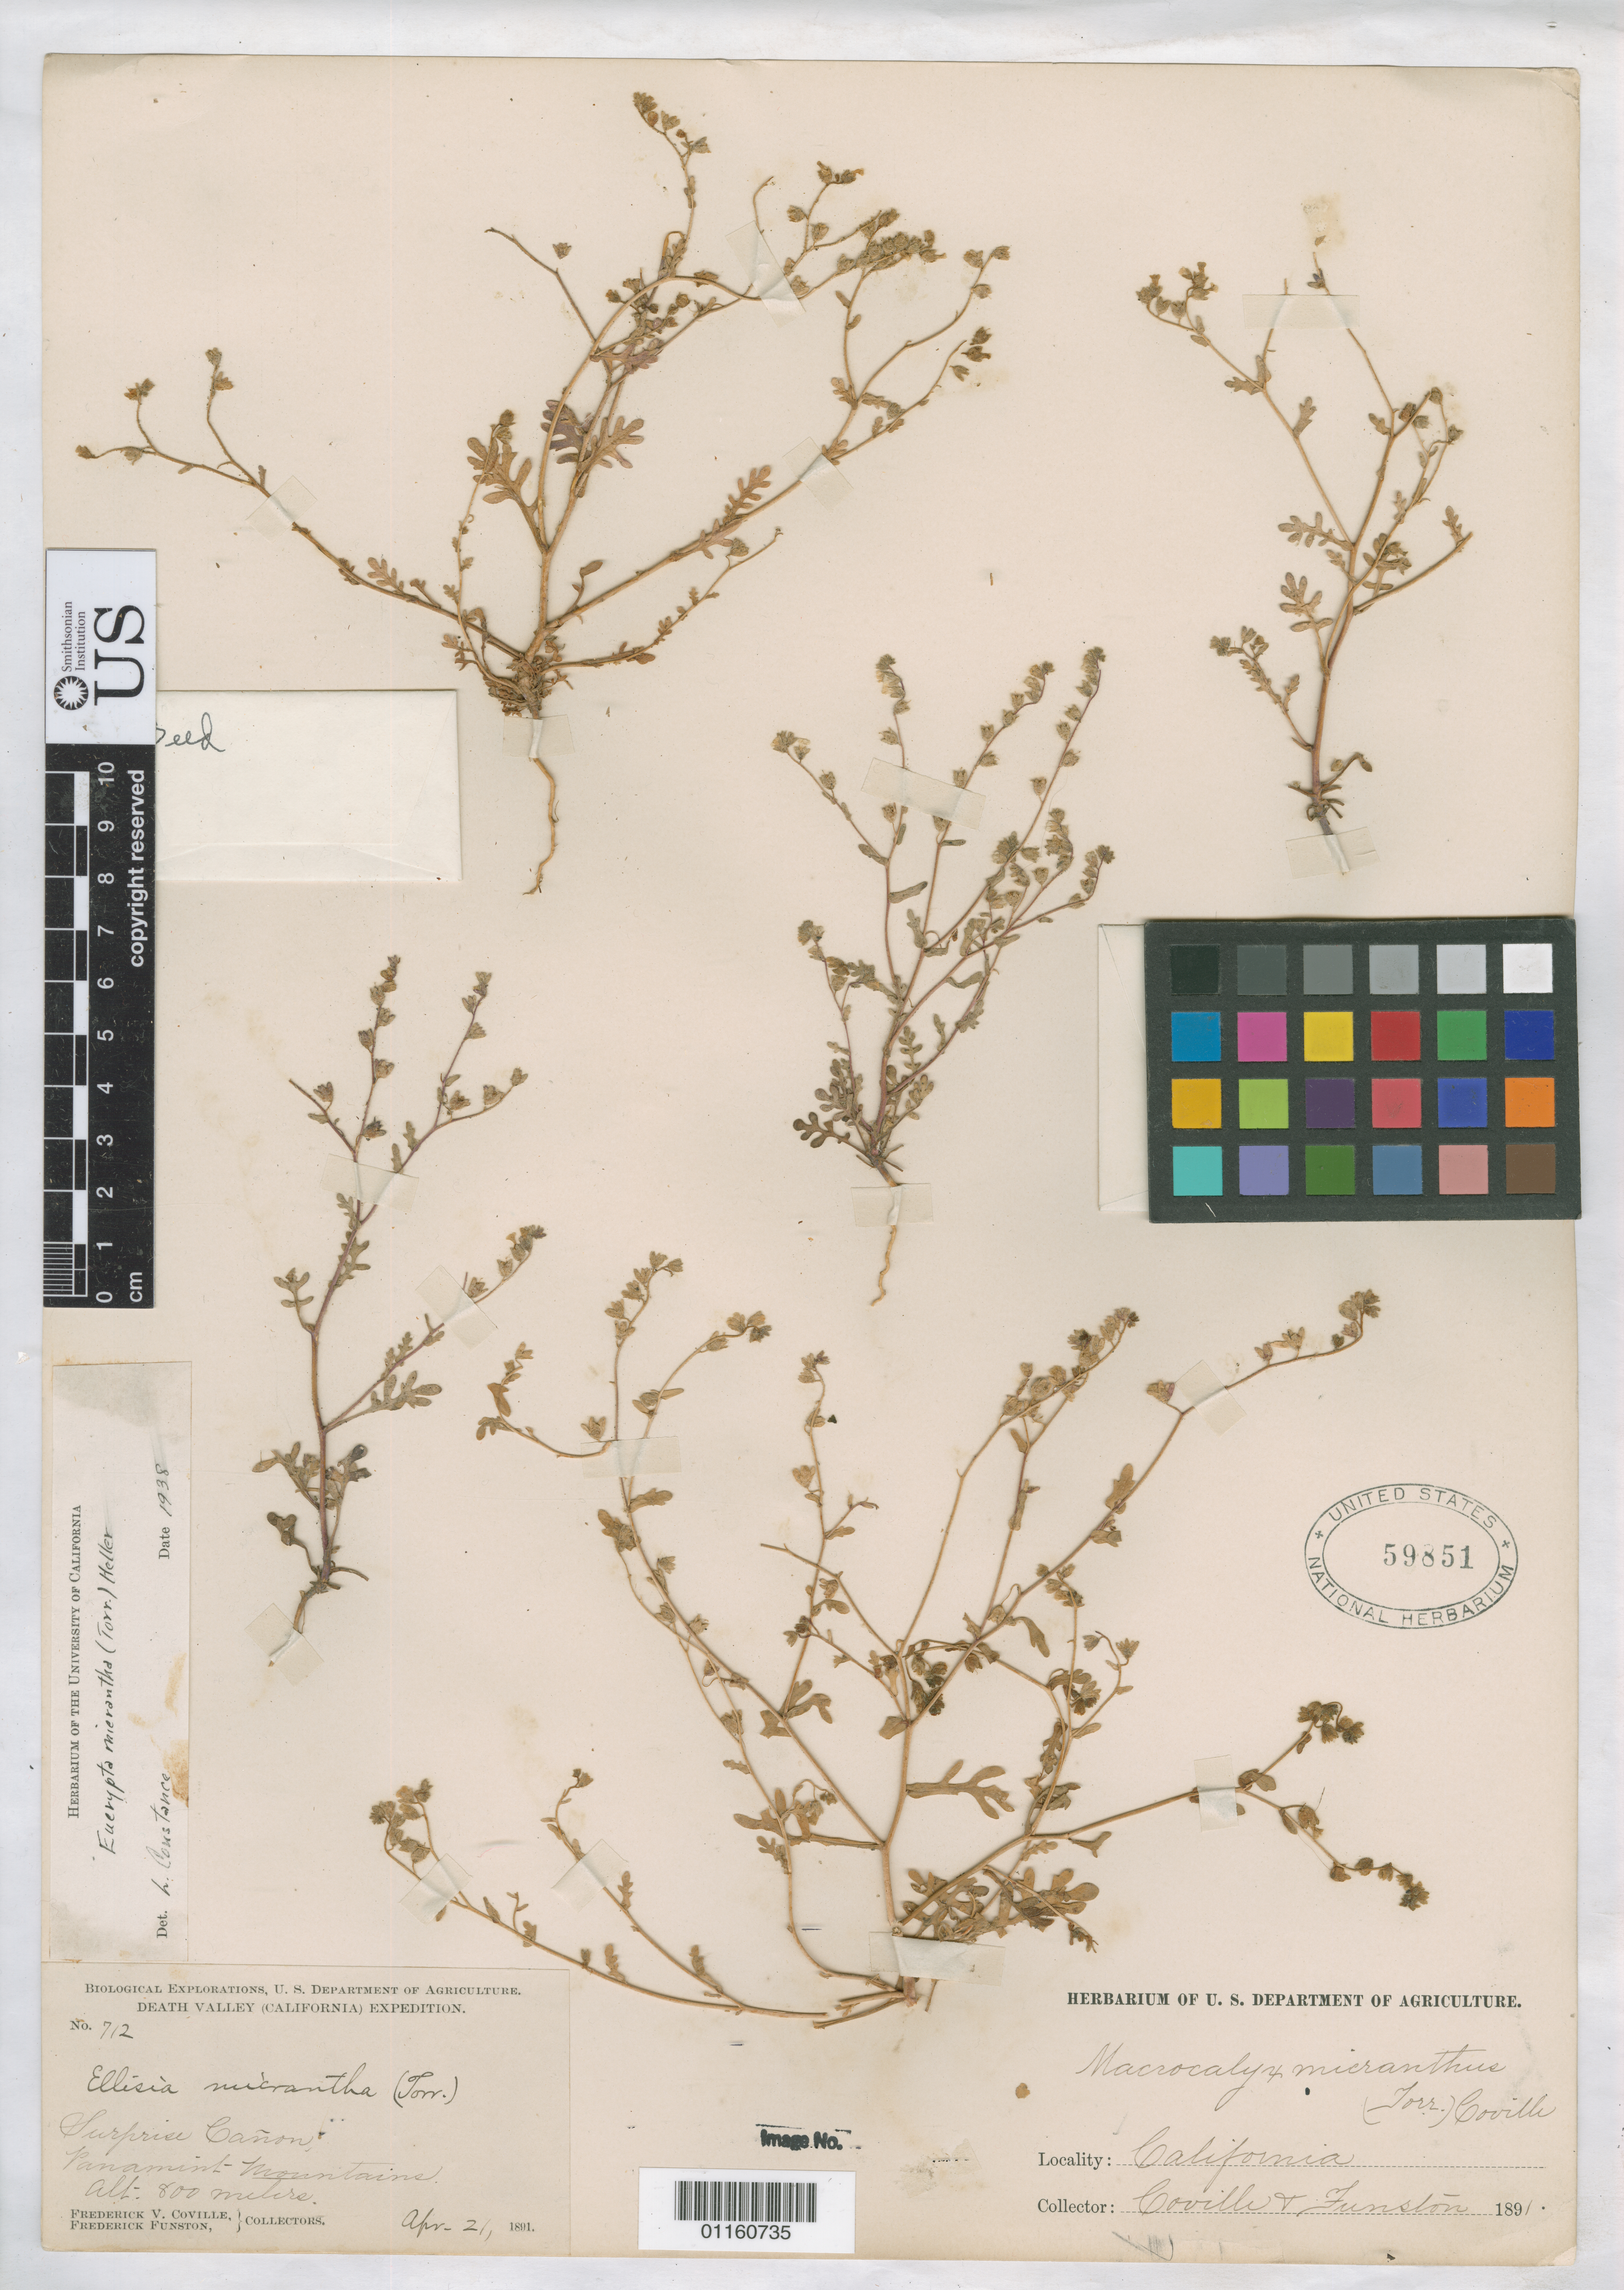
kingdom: Plantae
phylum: Tracheophyta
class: Magnoliopsida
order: Boraginales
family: Hydrophyllaceae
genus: Eucrypta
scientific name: Eucrypta micrantha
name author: (Torr.) A. Heller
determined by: Constance, L., (UC), University of California Berkeley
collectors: F. V. Coville & F. Funston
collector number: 712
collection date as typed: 21 Apr 1891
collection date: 1891-04-21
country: United States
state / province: California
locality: Panamint Mountains, Surprise Canyon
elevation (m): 800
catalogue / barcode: US 59851